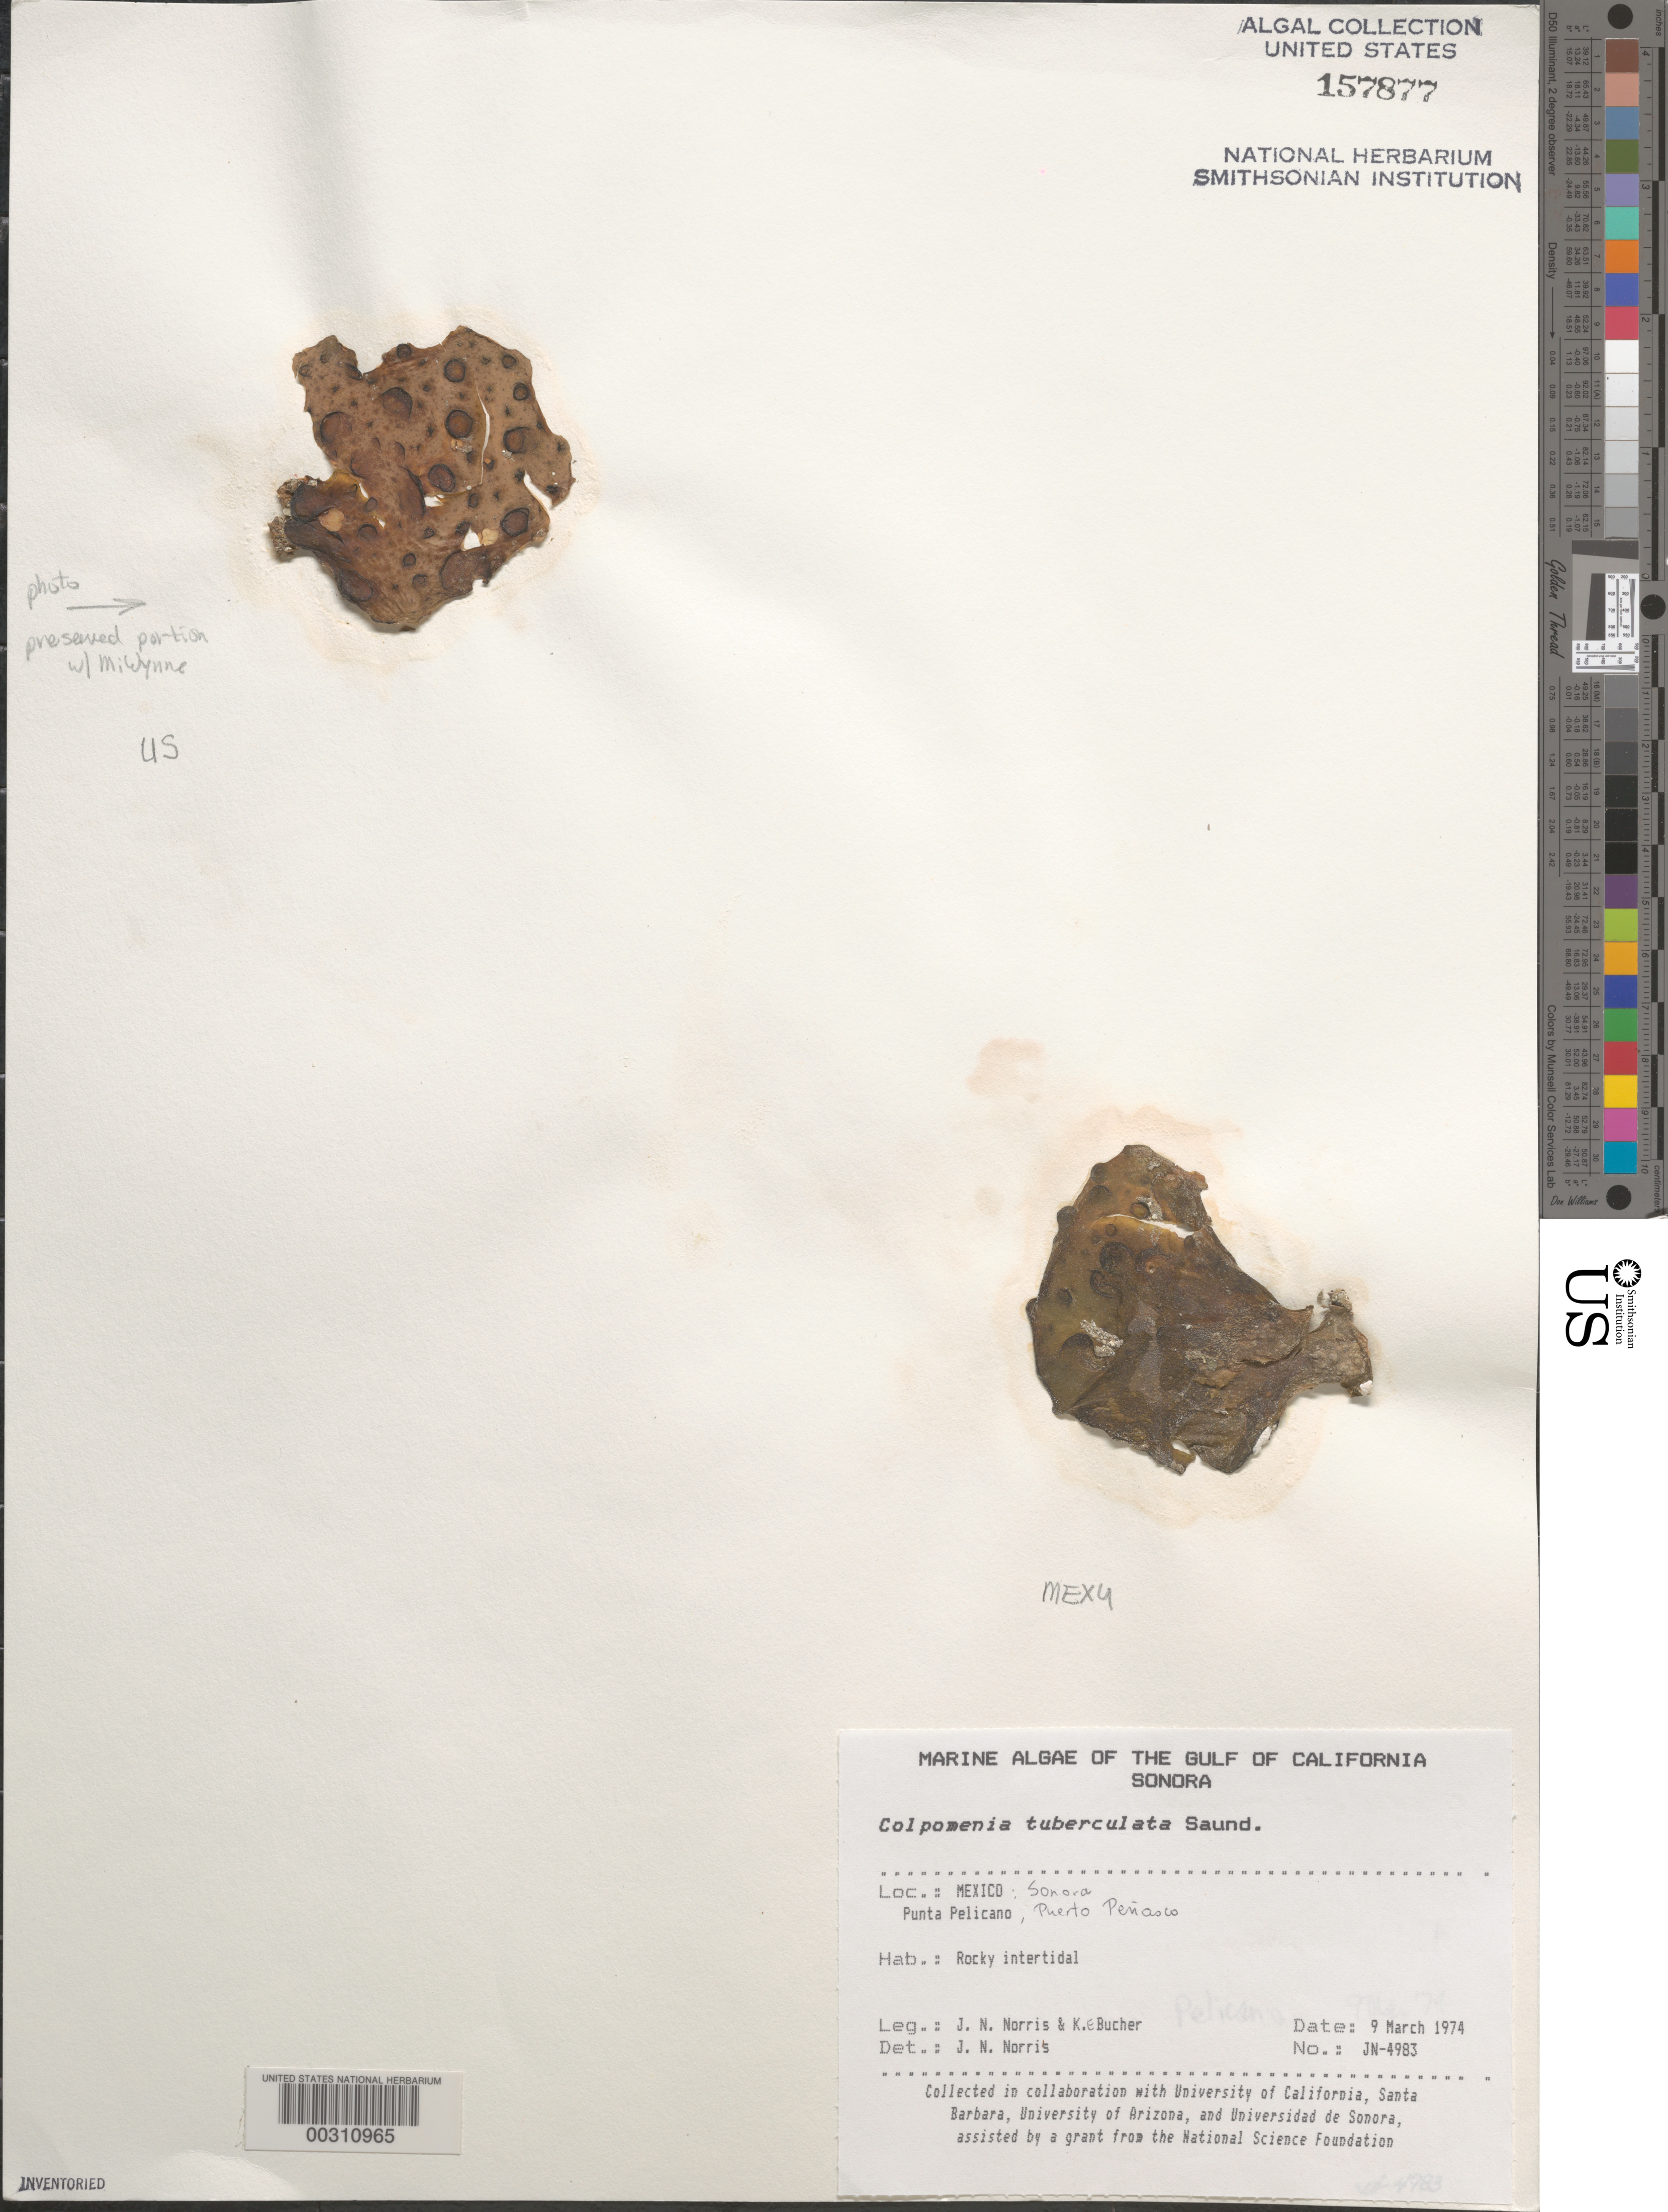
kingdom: Chromista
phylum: Ochrophyta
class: Phaeophyceae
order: Scytosiphonales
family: Scytosiphonaceae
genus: Colpomenia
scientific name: Colpomenia tuberculata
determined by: Norris, James N.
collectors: J. N. Norris & K. E. Bucher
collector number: JN-4983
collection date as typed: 09 Mar 1974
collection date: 1974-03-09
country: Mexico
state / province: Sonora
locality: Punta Pelicano, Puerto Penasco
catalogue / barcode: US 157877